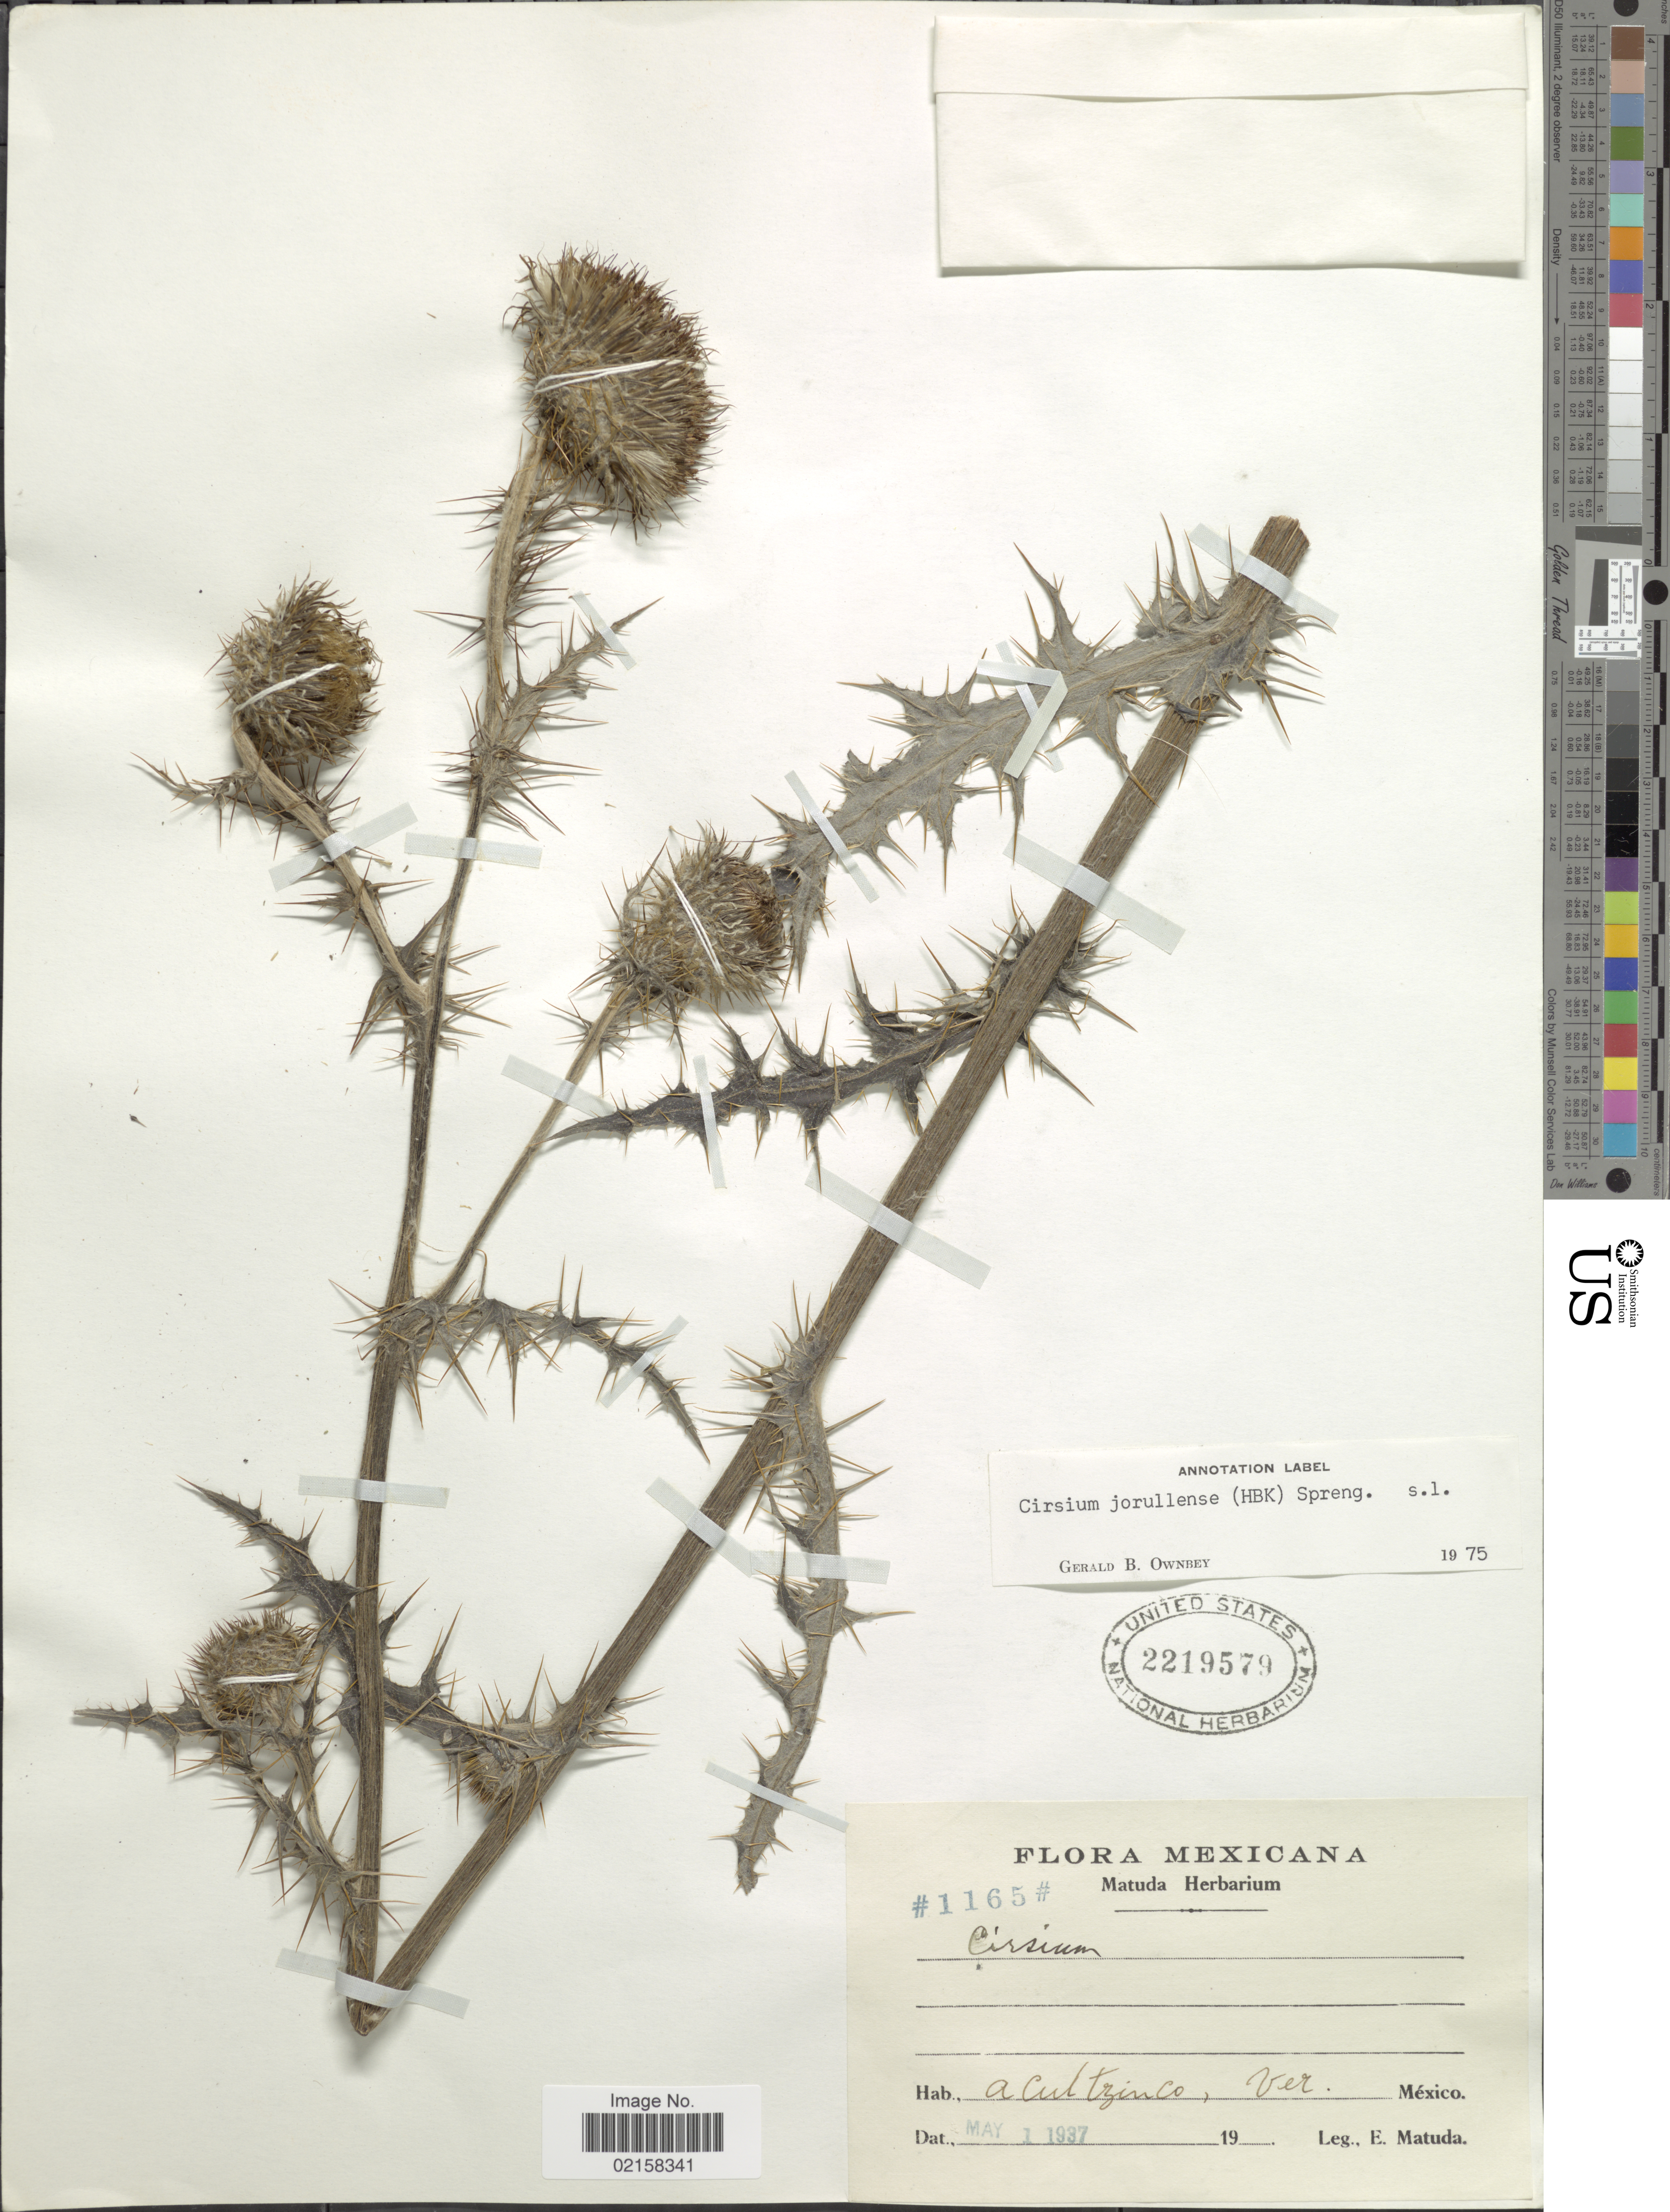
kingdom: Plantae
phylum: Tracheophyta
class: Magnoliopsida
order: Asterales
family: Asteraceae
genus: Cirsium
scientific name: Cirsium jorullense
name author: (Kunth) Spreng.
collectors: E. Matuda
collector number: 1165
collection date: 1937-05-01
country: Mexico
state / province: Veracruz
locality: Acultzingo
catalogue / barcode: US 2219579